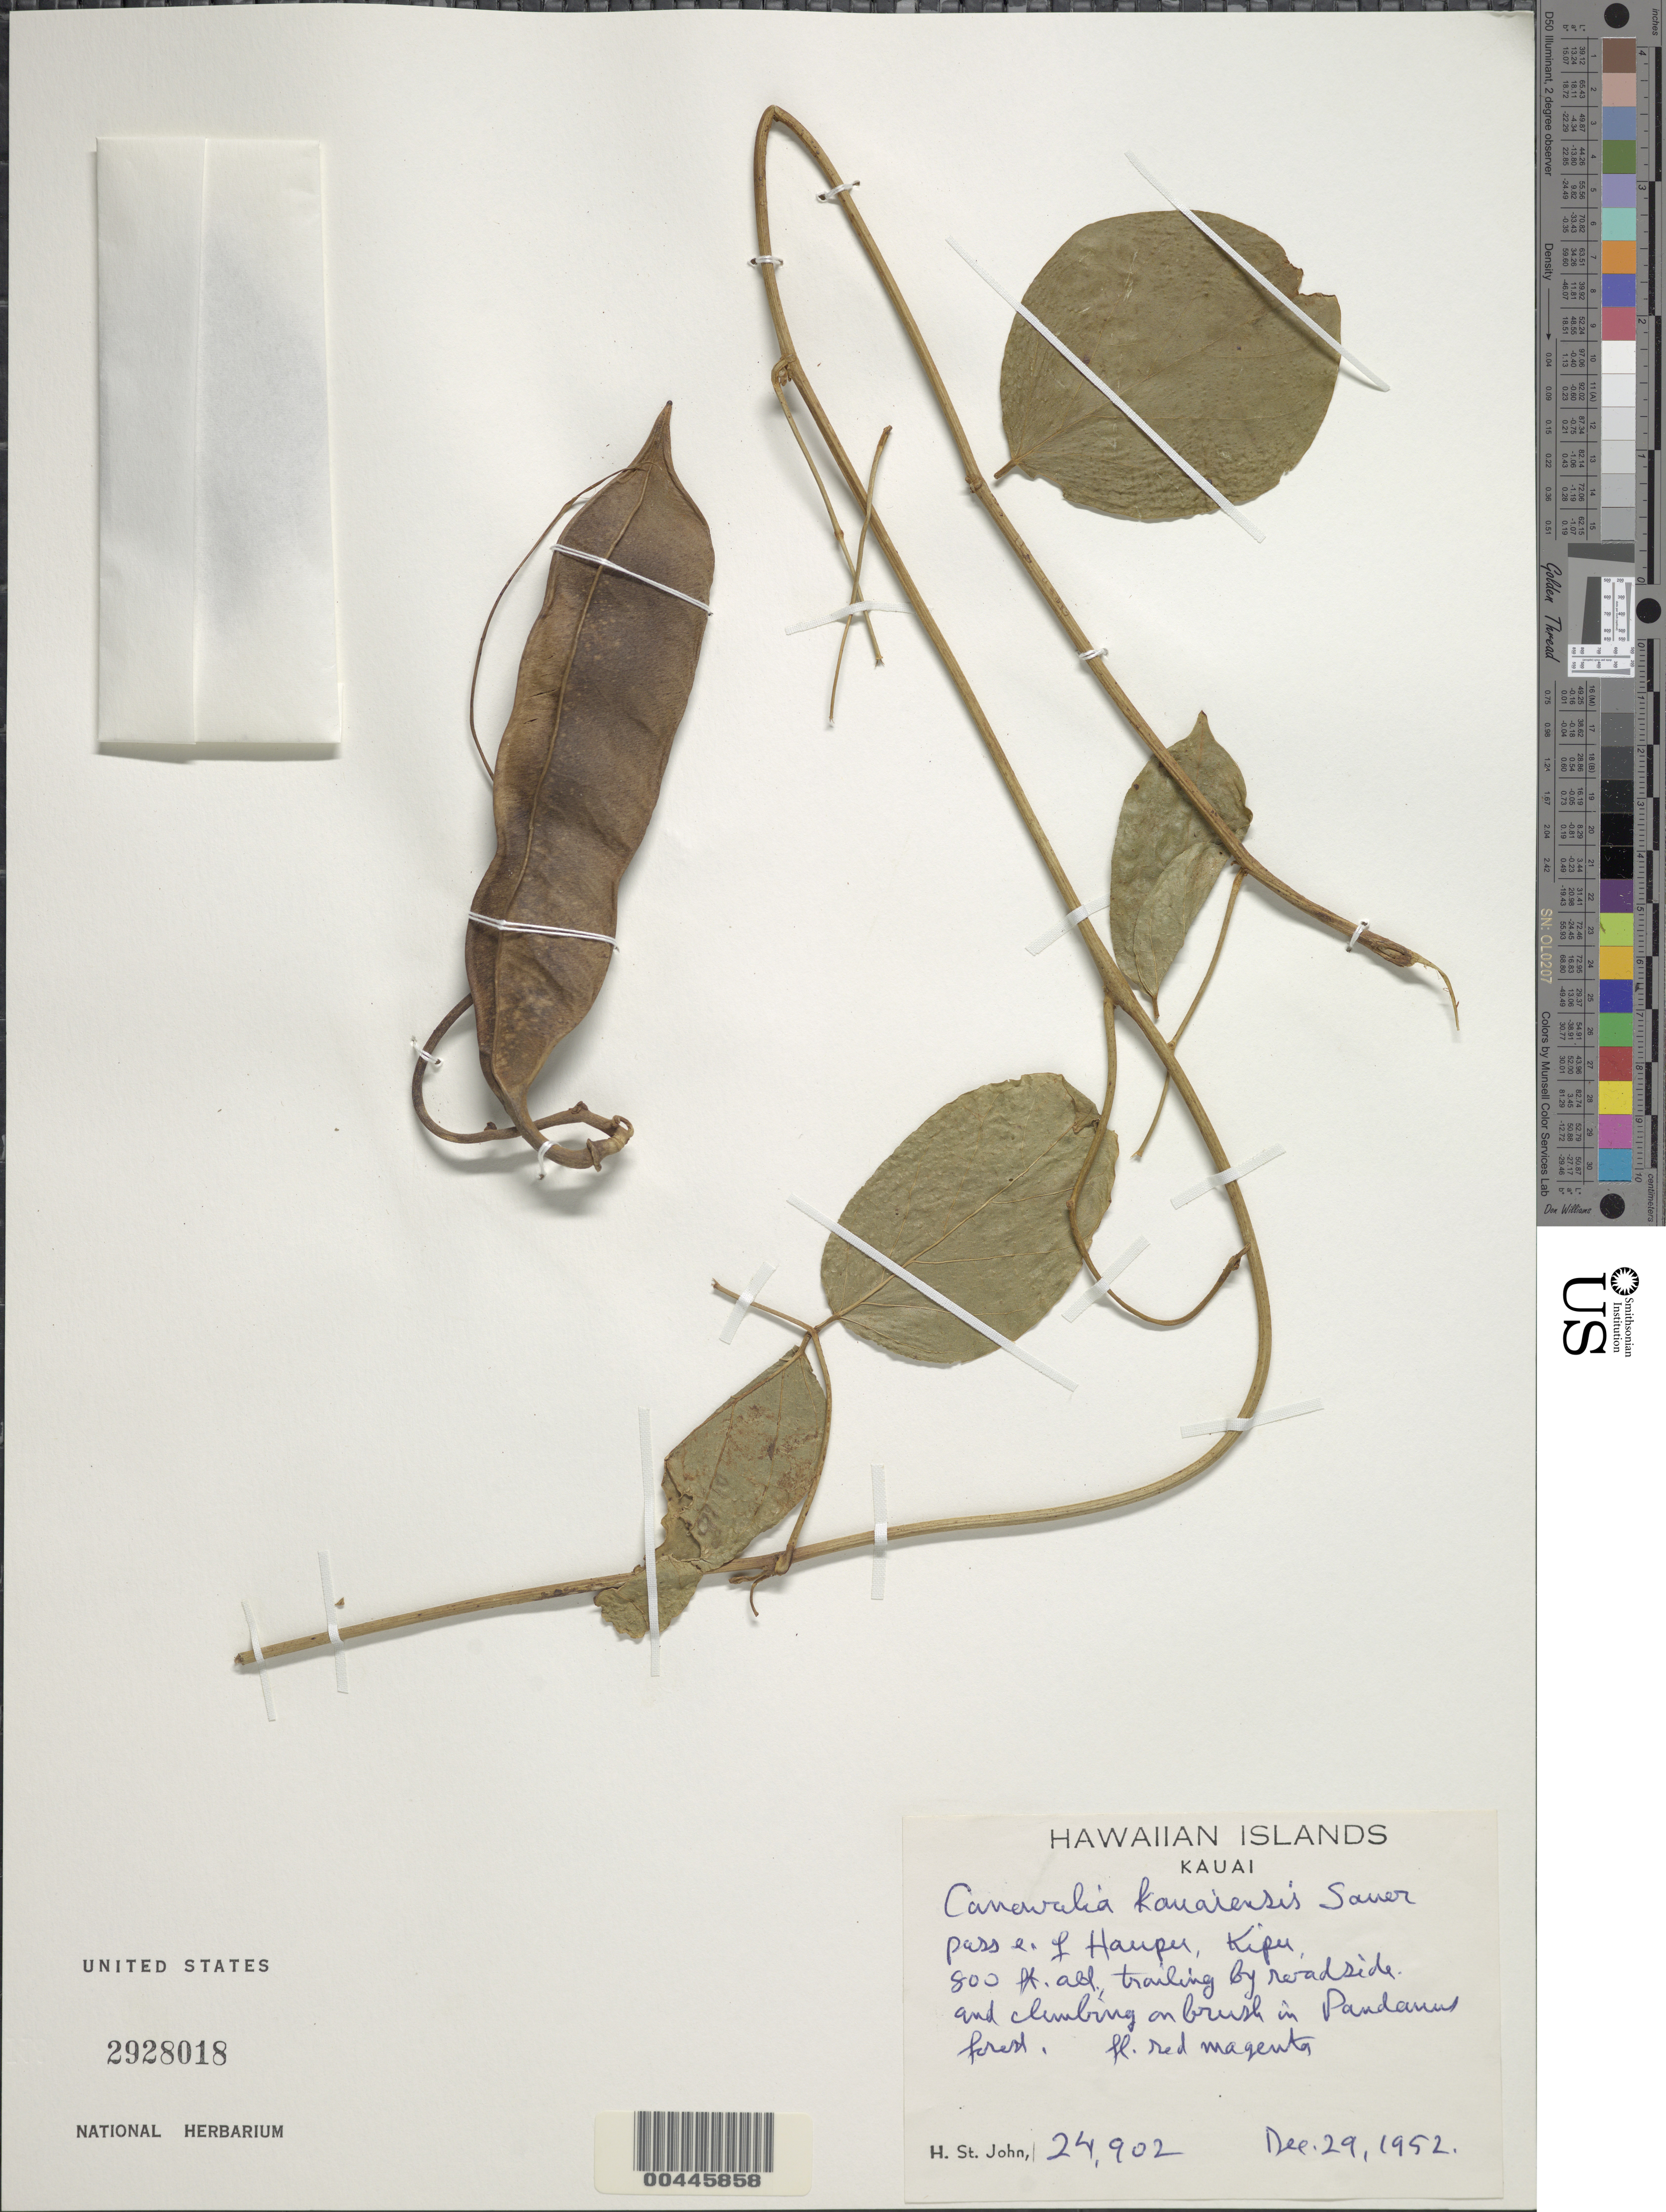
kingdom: Plantae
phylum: Tracheophyta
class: Magnoliopsida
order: Fabales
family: Fabaceae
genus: Canavalia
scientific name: Canavalia kauaiensis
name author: J.D. Sauer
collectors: H. St. John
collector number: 24902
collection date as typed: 29 Dec 1952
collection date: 1952-12-29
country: United States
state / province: Hawaii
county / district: Kauai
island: Kaua'i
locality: Pass E of Haupu, Kipu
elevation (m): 244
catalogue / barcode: US 2928018